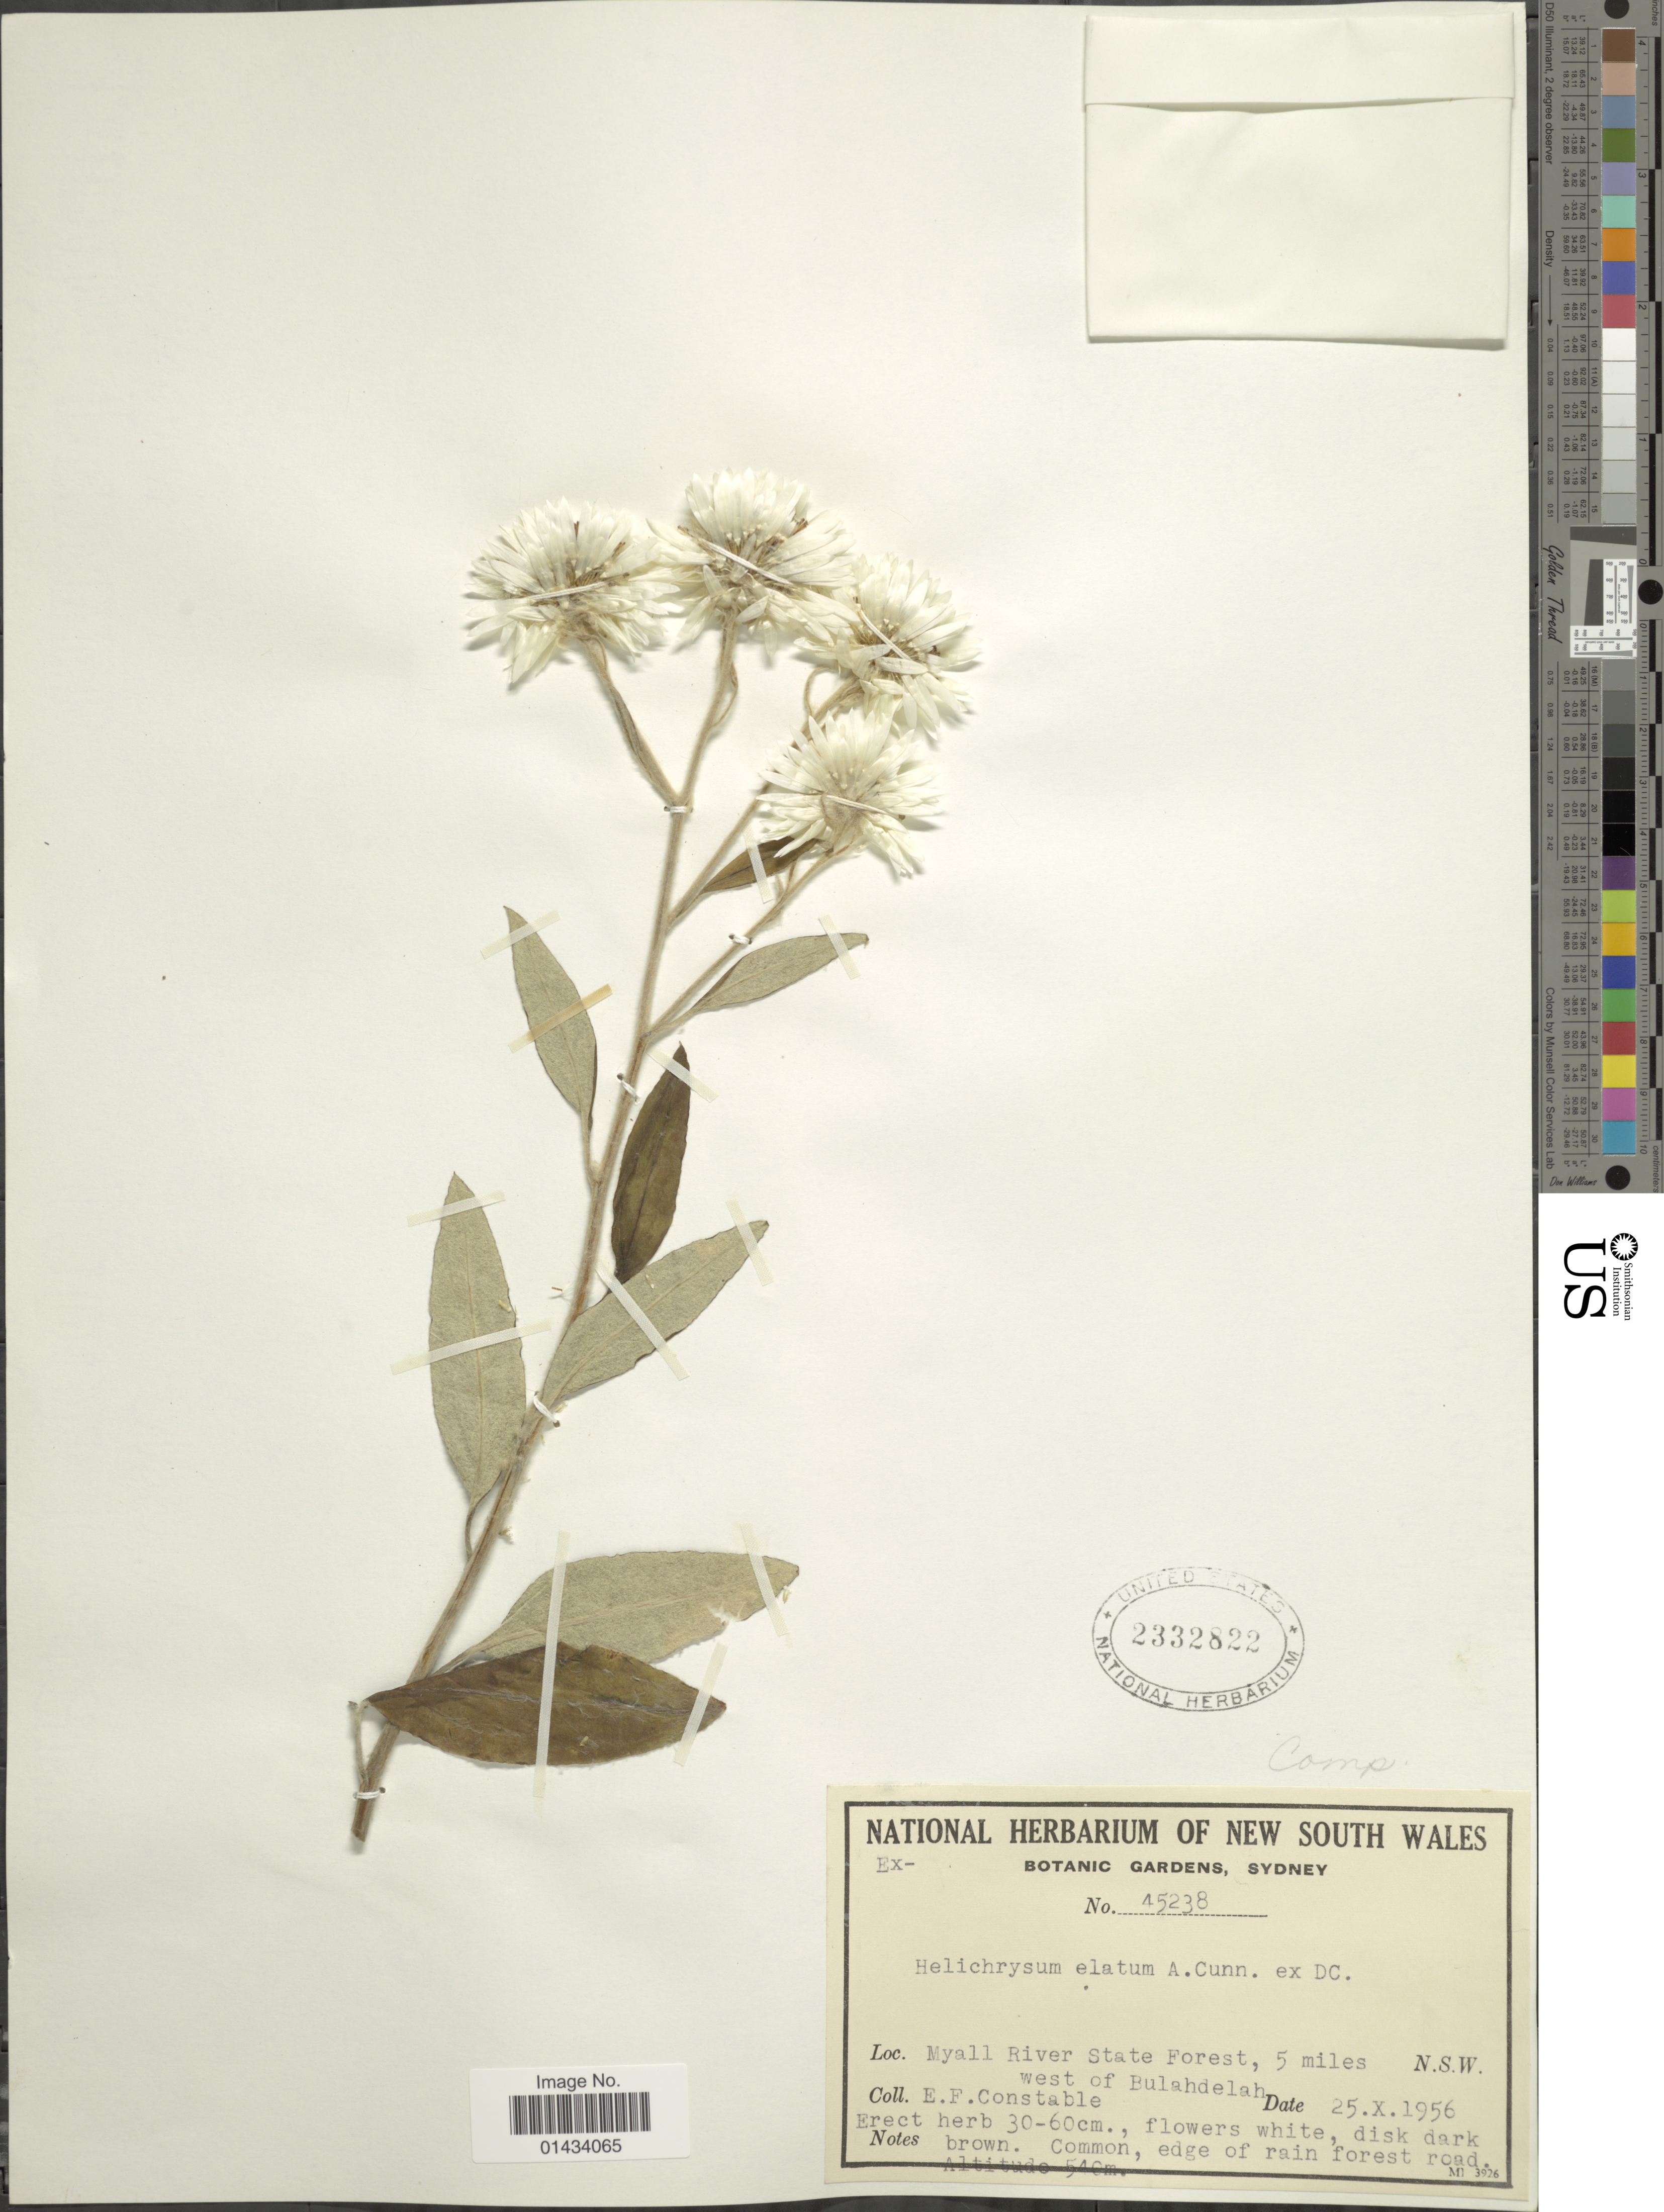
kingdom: Plantae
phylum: Tracheophyta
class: Magnoliopsida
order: Asterales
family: Asteraceae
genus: Coronidium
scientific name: Coronidium elatum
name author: (A. Cunn. ex DC.) Paul G. Wilson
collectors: E. F. Constable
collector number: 45238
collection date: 1956-10-25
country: Australia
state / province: New South Wales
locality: Myall River State Forest, 5 miles west of Bulahdelah, common, edge of rain forest road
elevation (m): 540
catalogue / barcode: US 2332822